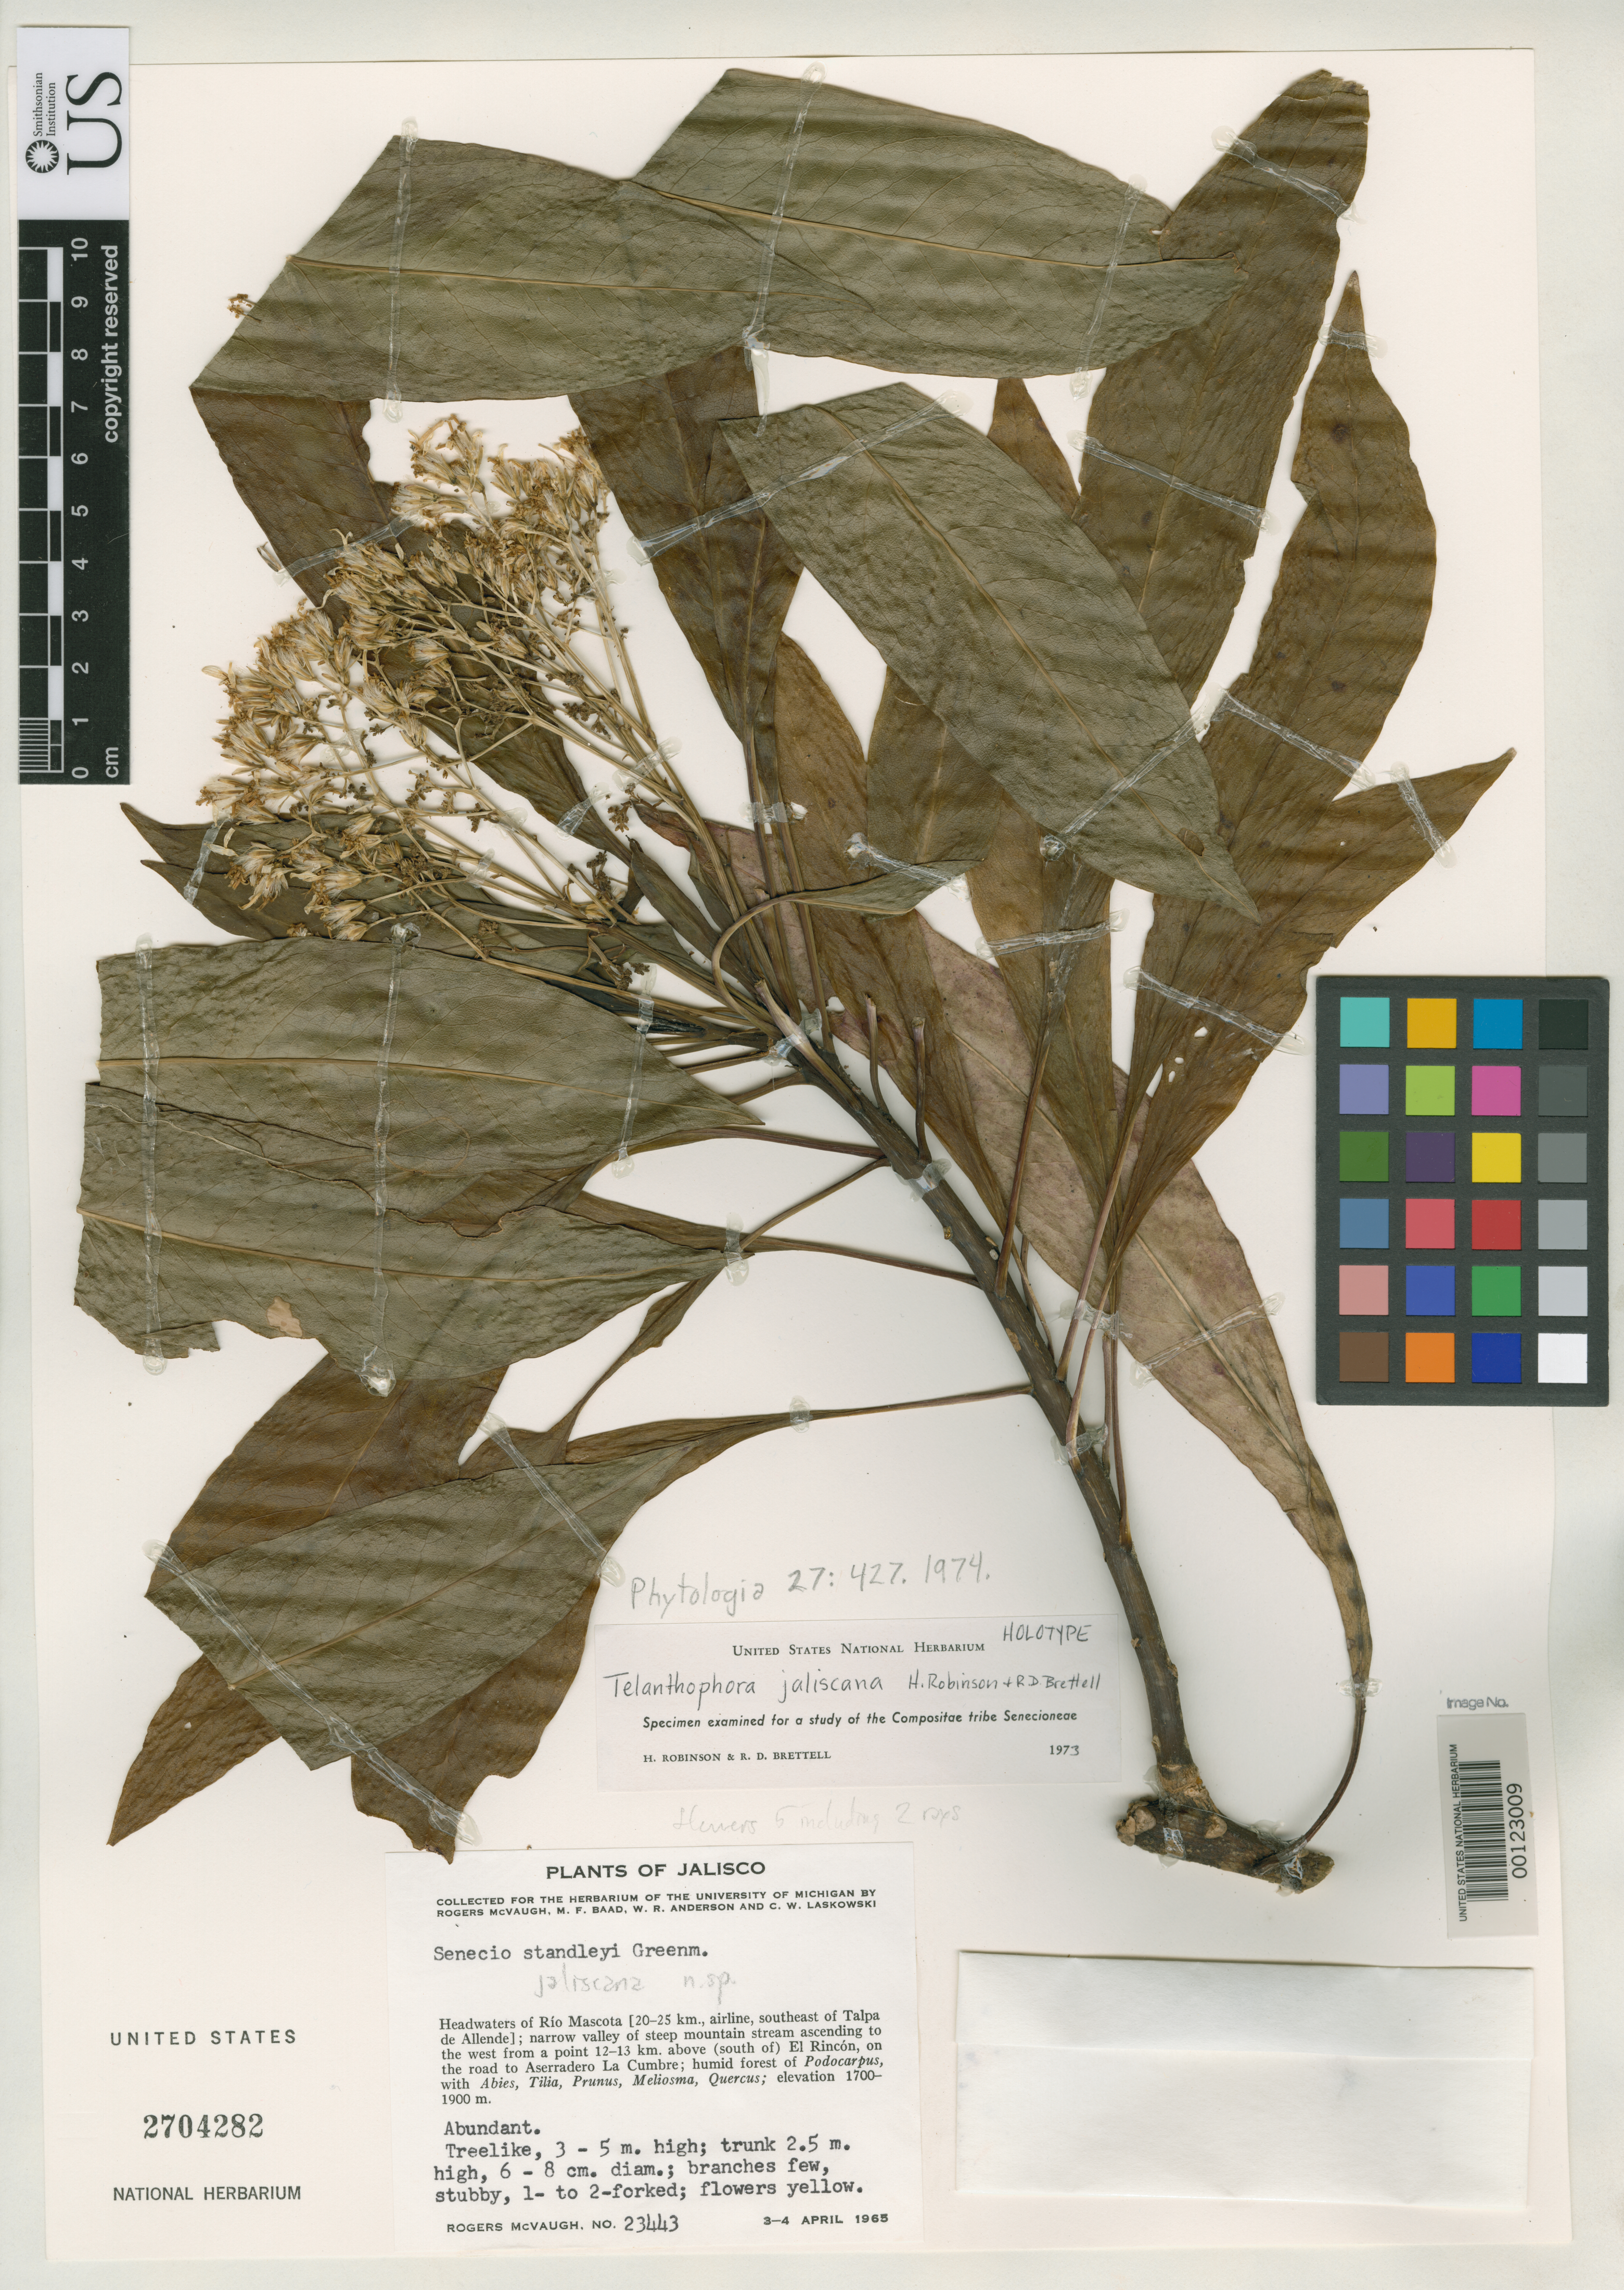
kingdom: Plantae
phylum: Tracheophyta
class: Magnoliopsida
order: Asterales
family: Asteraceae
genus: Telanthophora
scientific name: Telanthophora jaliscana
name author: H. Rob. & Brettell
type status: Holotype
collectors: R. McVaugh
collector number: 23446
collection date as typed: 03 Apr 1965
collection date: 1965-04-03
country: Mexico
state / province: Jalisco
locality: Headwaters of Rio Mascota, S of El Rincon, on road to Aserradero La Cumbre.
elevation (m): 1700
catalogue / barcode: US 2704282